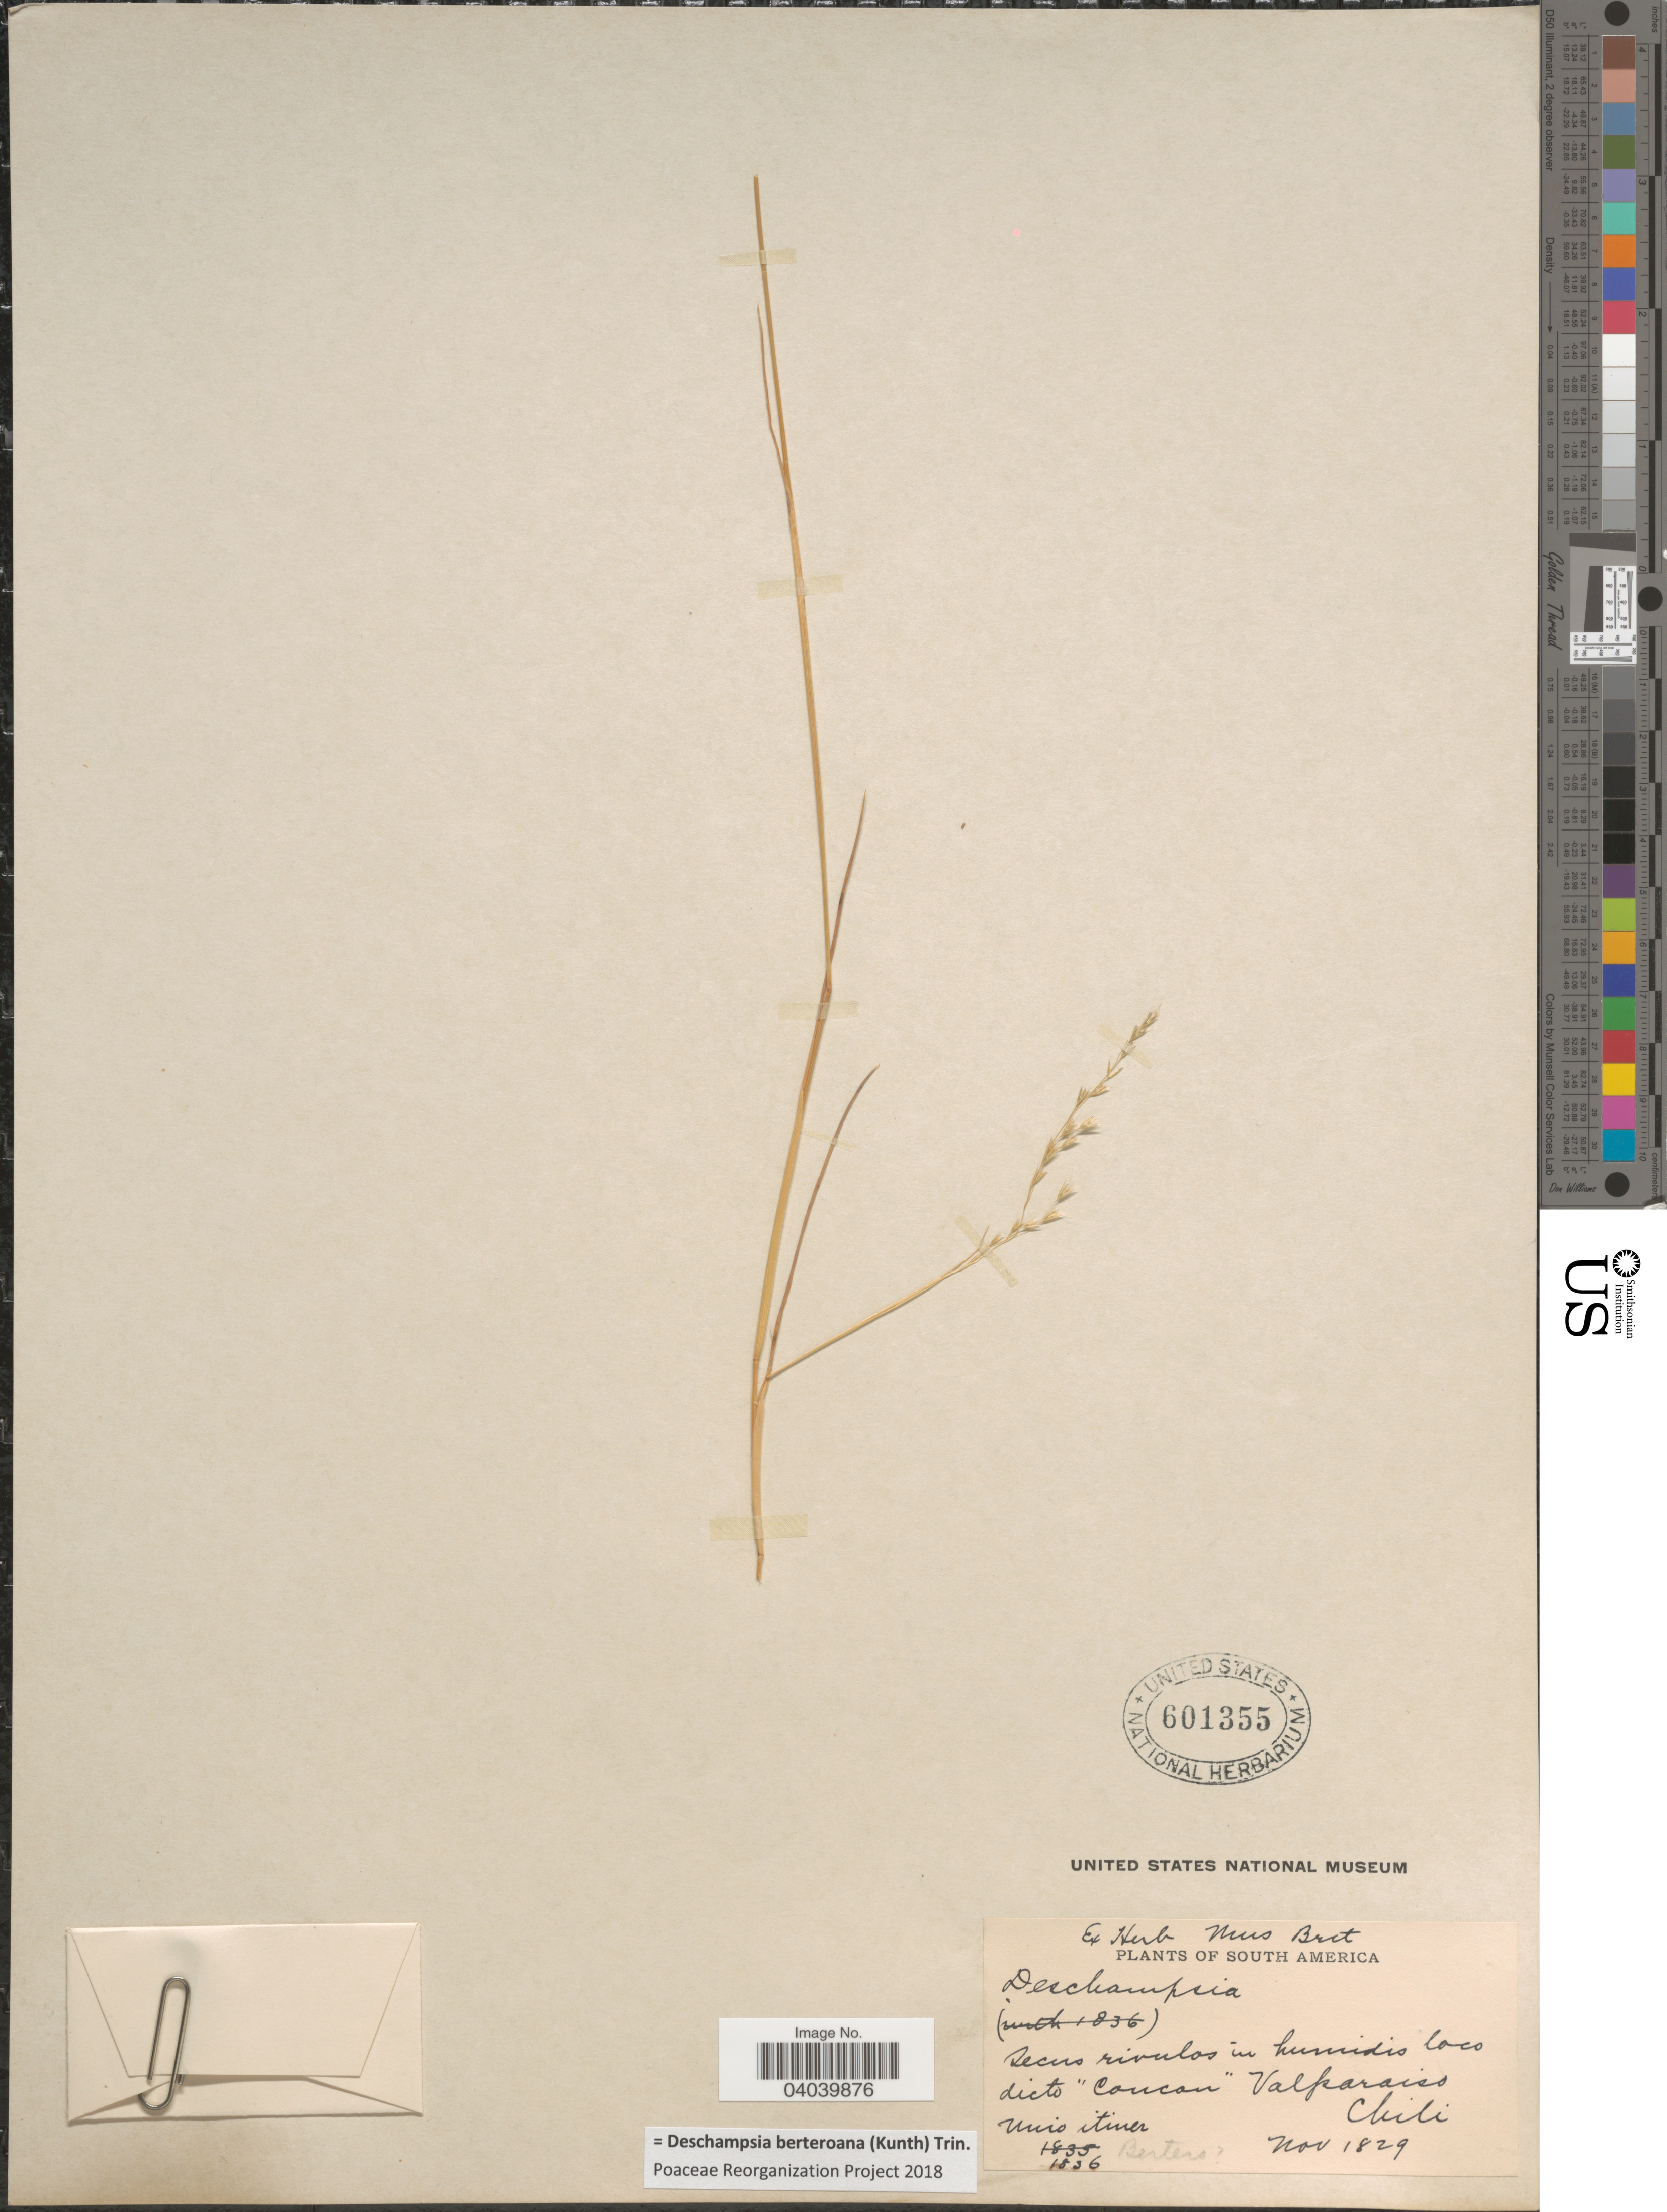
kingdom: Plantae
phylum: Tracheophyta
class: Liliopsida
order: Poales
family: Poaceae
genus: Deschampsia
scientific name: Deschampsia berteroana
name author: (Kunth) Trin.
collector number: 1836*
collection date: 1829-11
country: Chile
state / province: Valparaíso (V)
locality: Secus rivulos in humidis loco dicto "Concón" Valparaiso. Unio itiner.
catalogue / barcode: US 601355